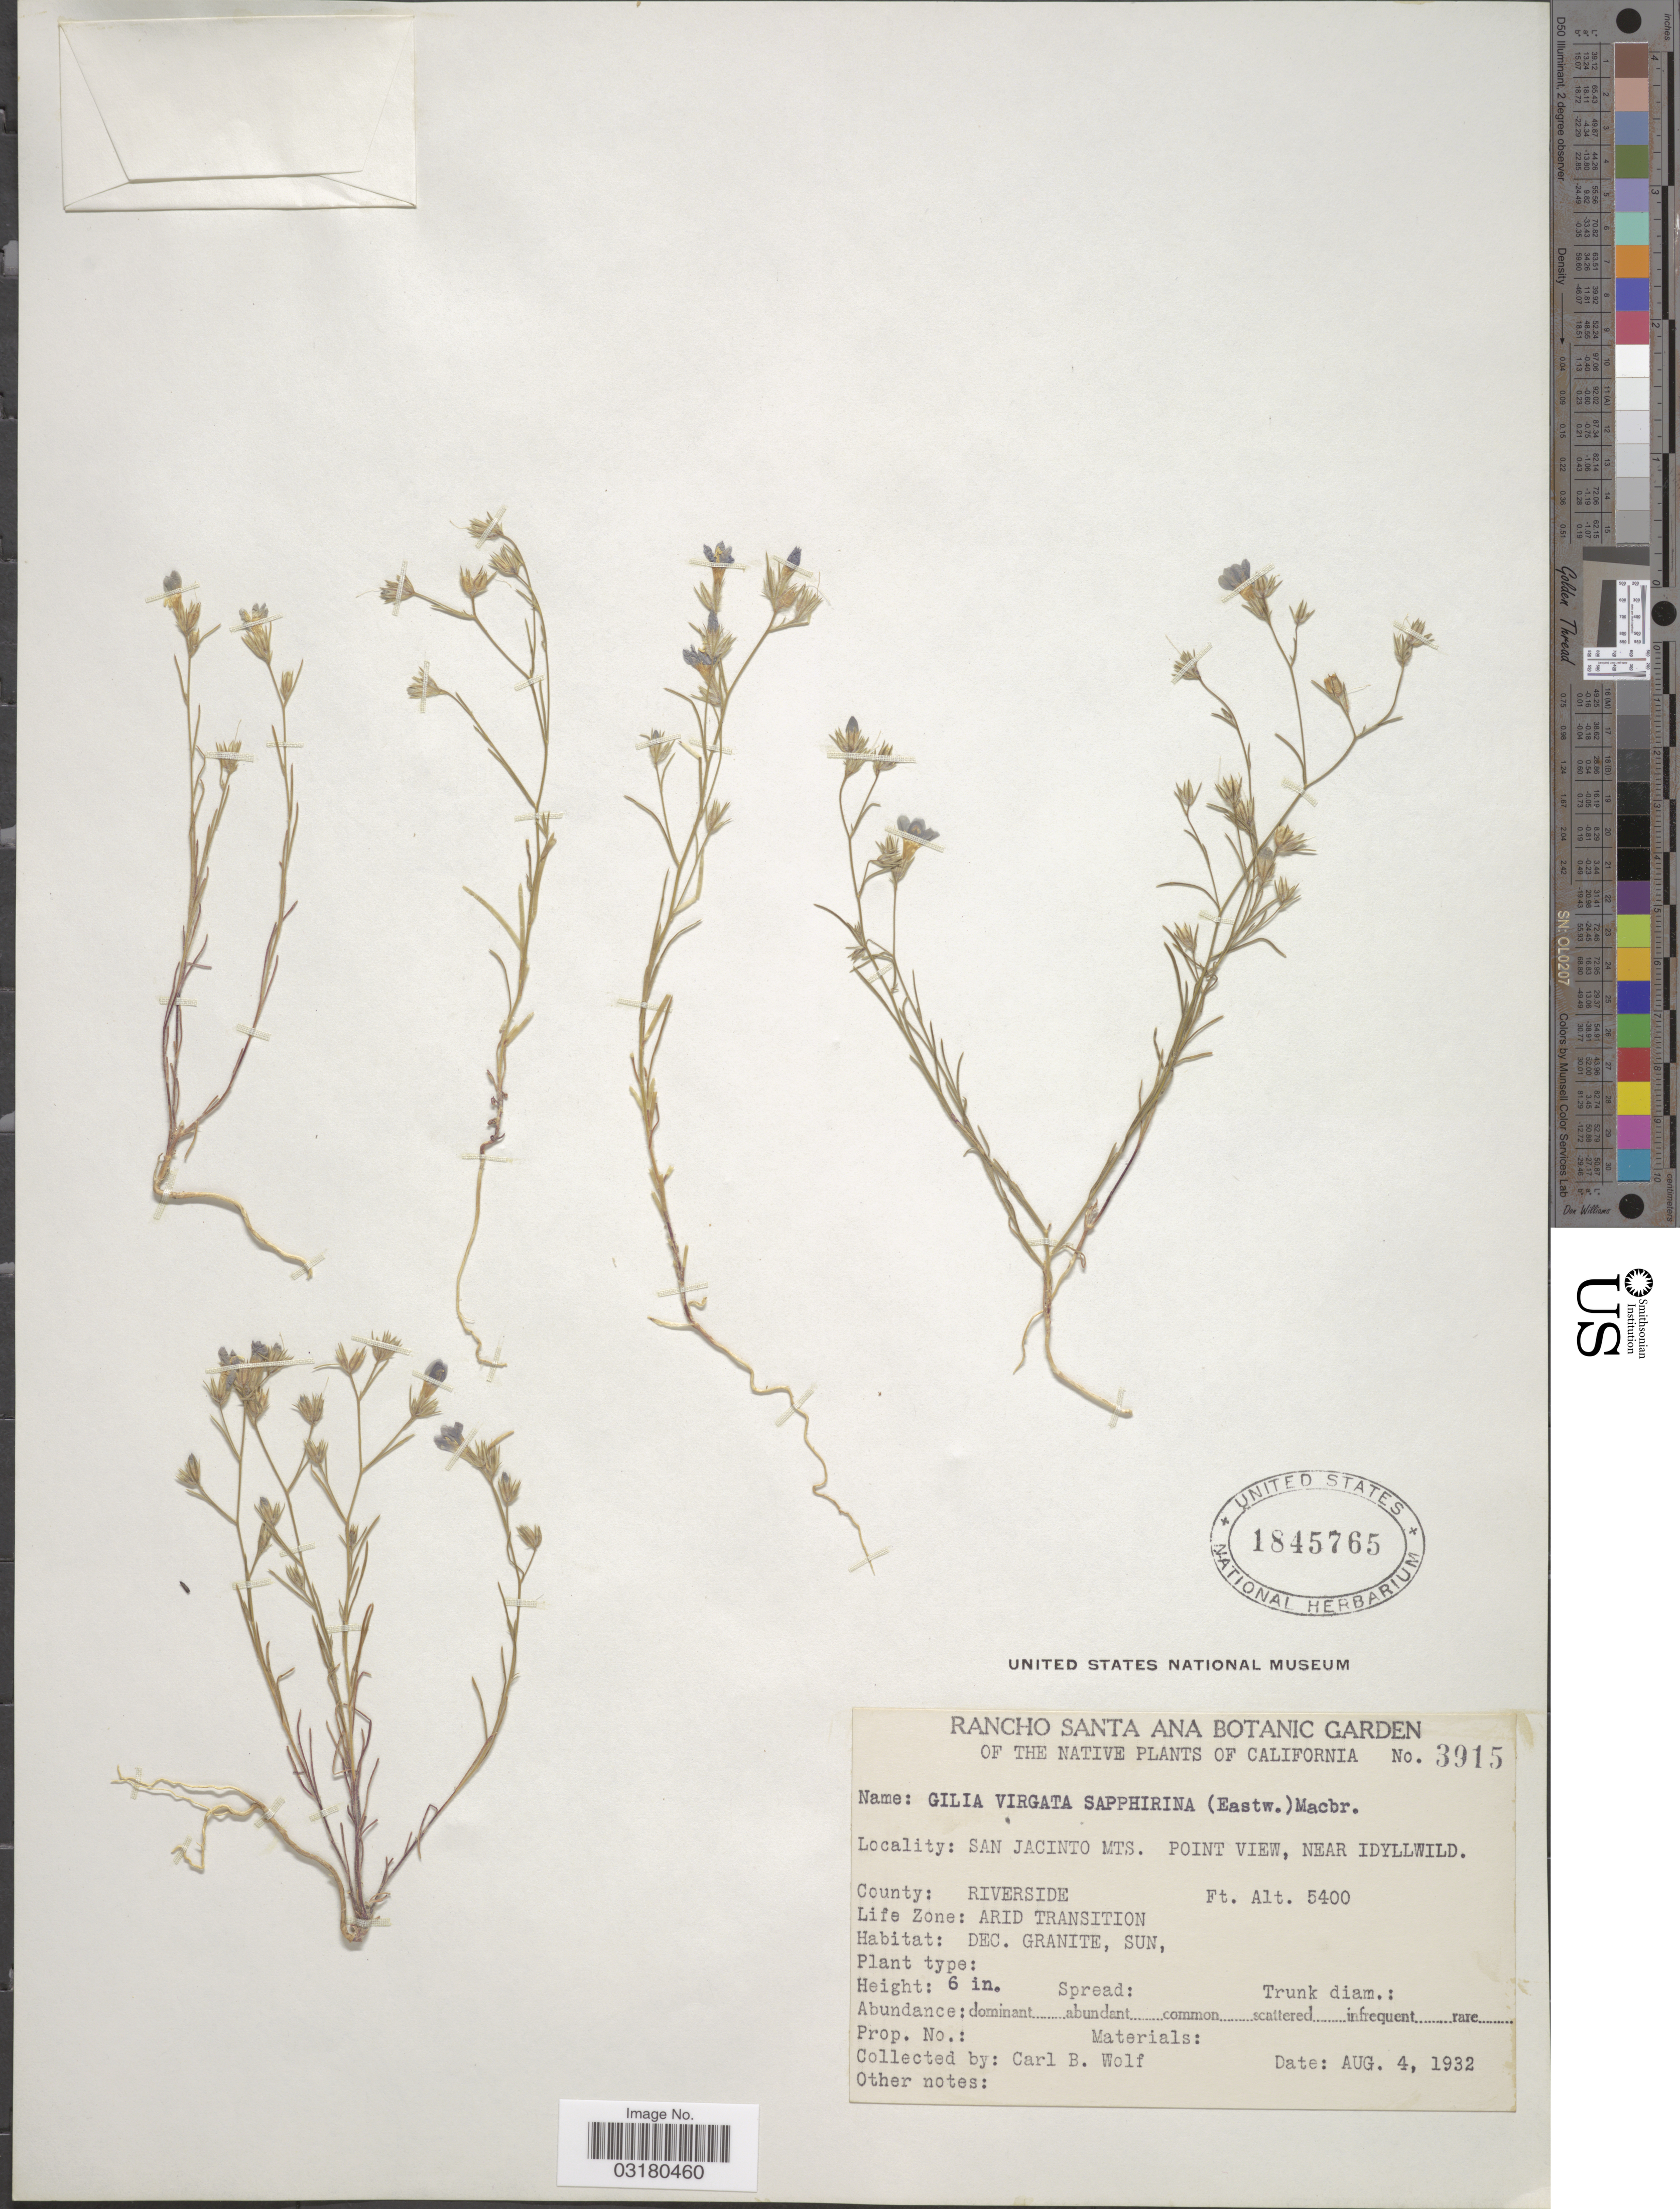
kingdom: Plantae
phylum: Tracheophyta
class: Magnoliopsida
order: Ericales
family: Polemoniaceae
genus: Eriastrum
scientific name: Eriastrum sapphirinum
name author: (Eastw.) H. Mason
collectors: C. B. Wolf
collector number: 3915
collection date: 1932-08-04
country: United States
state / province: California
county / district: Riverside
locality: San Jacinto Mts. Point View, near Idyllwild. County: Riverside. Life Zone; Arid Transition.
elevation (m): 1646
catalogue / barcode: US 1845765